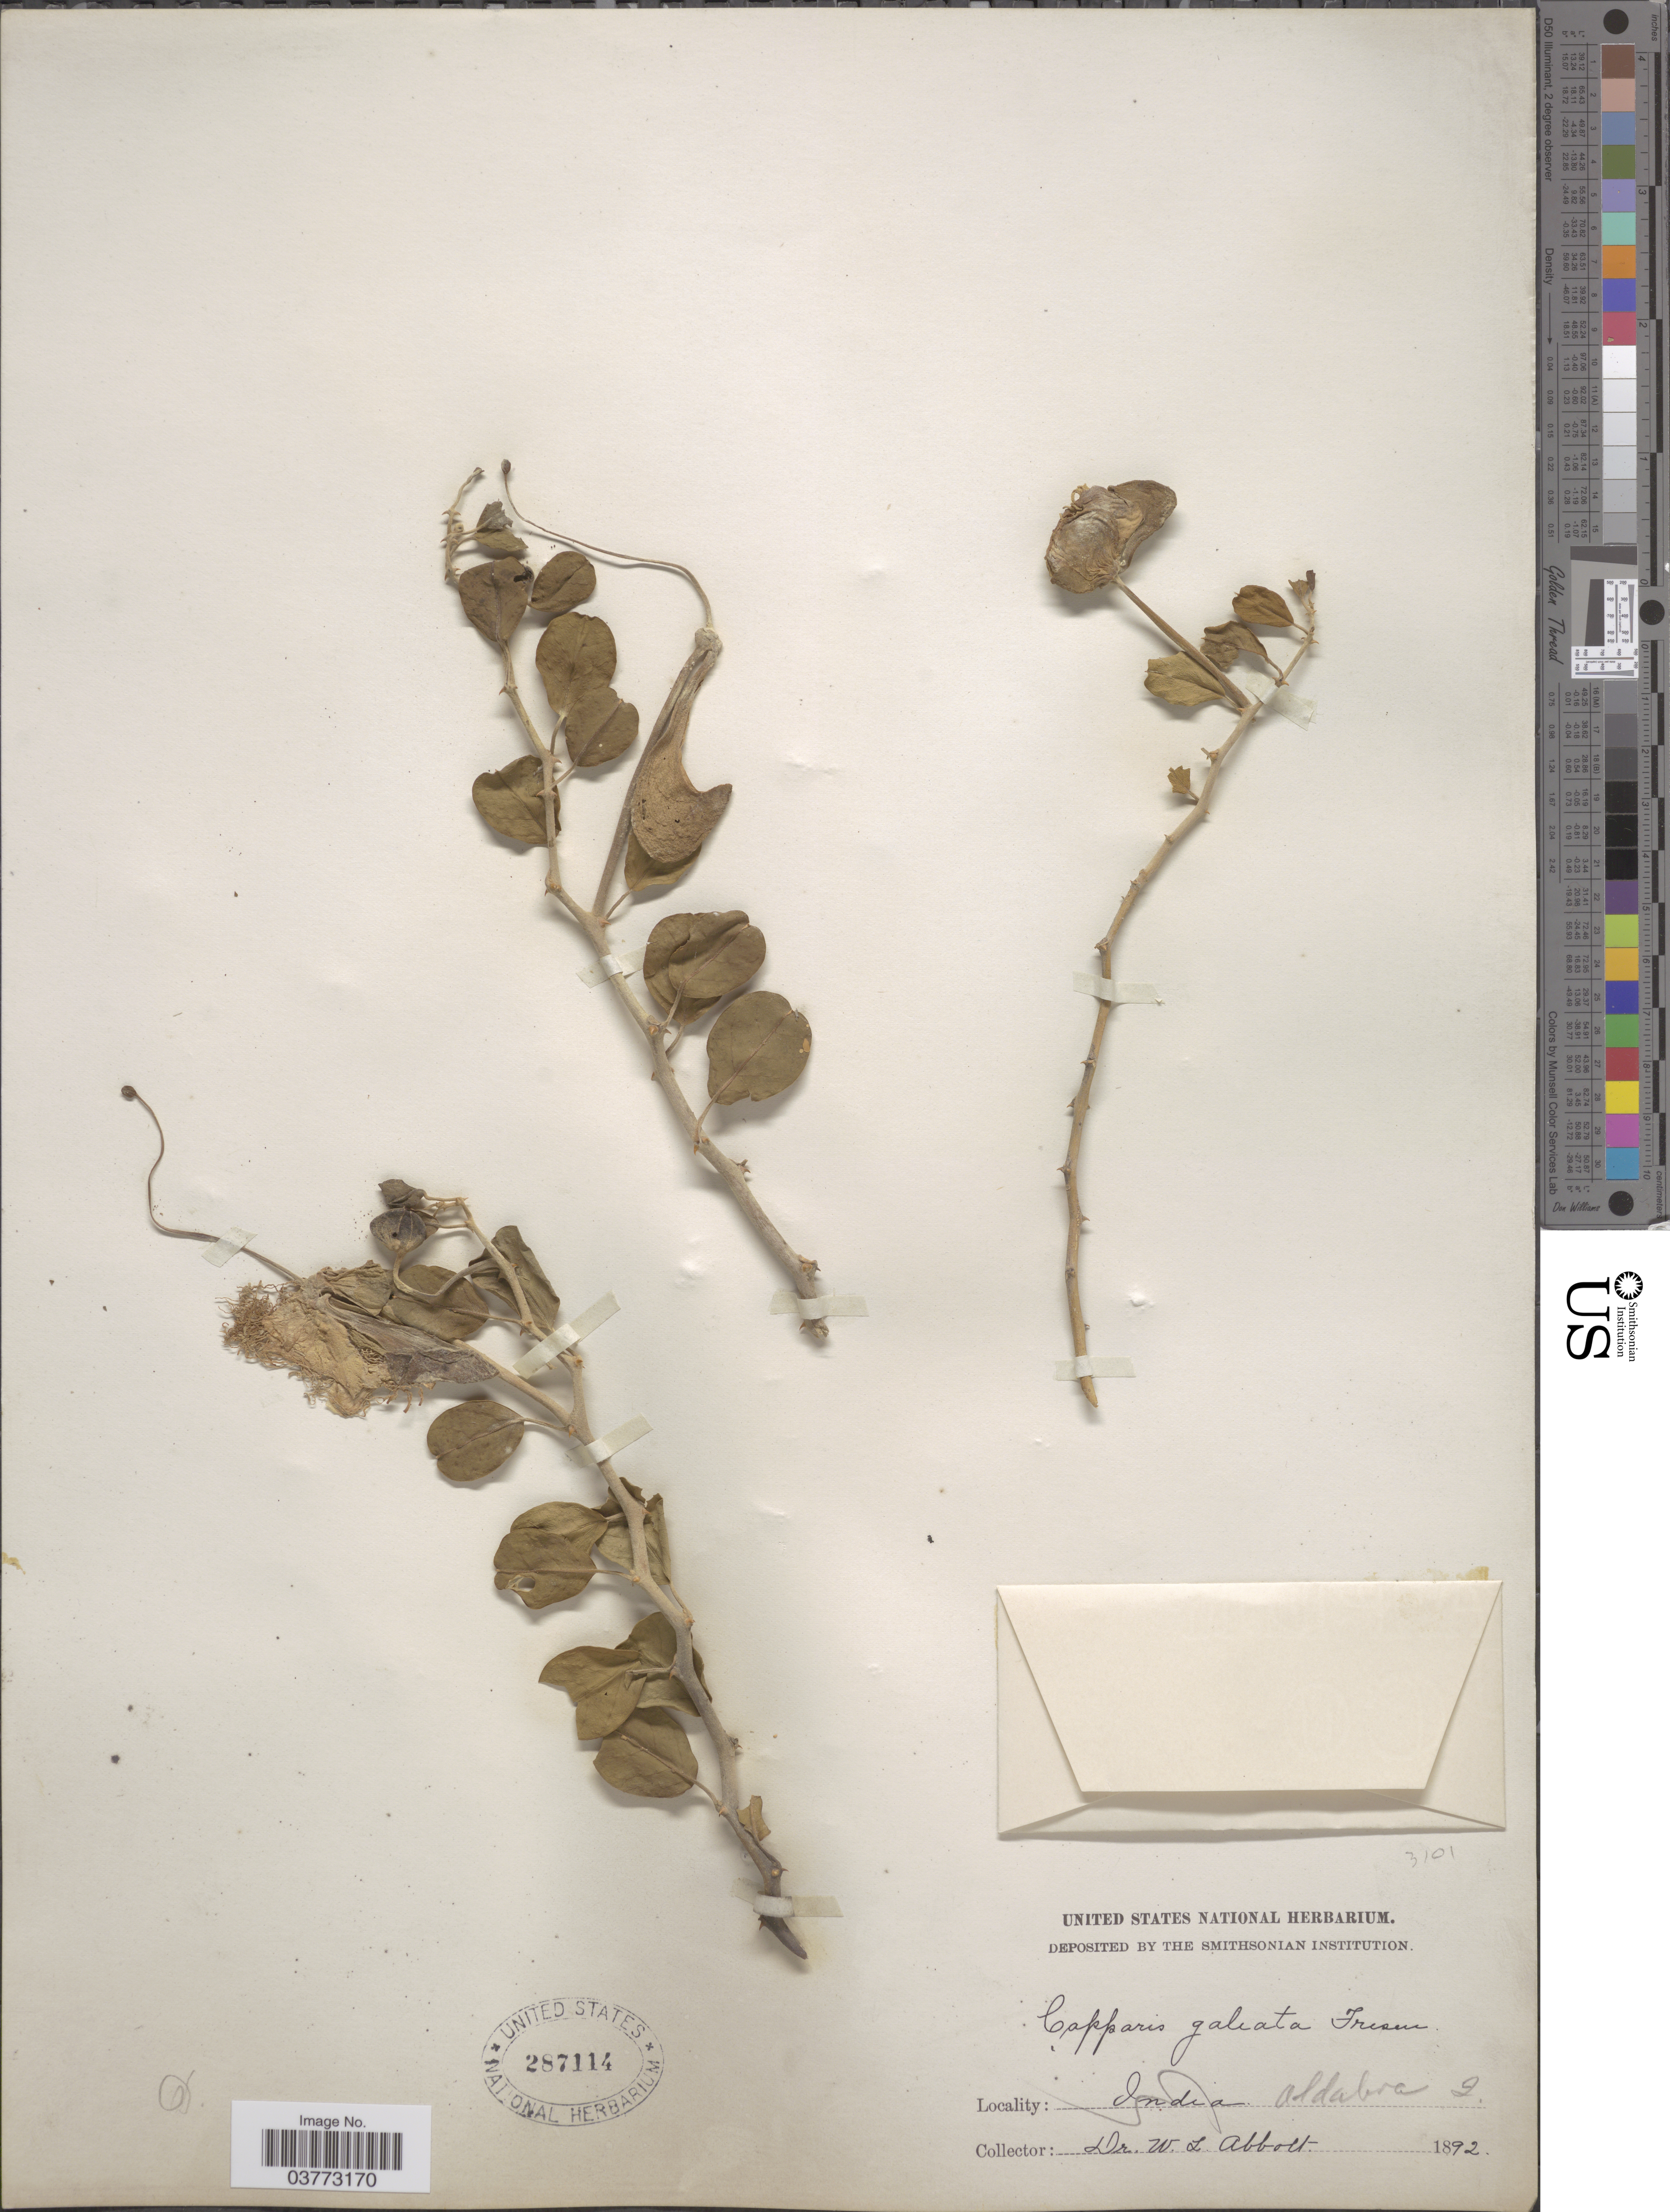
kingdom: Plantae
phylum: Tracheophyta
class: Magnoliopsida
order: Brassicales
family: Capparaceae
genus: Capparis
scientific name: Capparis galeata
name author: Fresen.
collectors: W. L. Abbott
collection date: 1892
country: Seychelles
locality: Aldabra I.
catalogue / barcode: US 287114